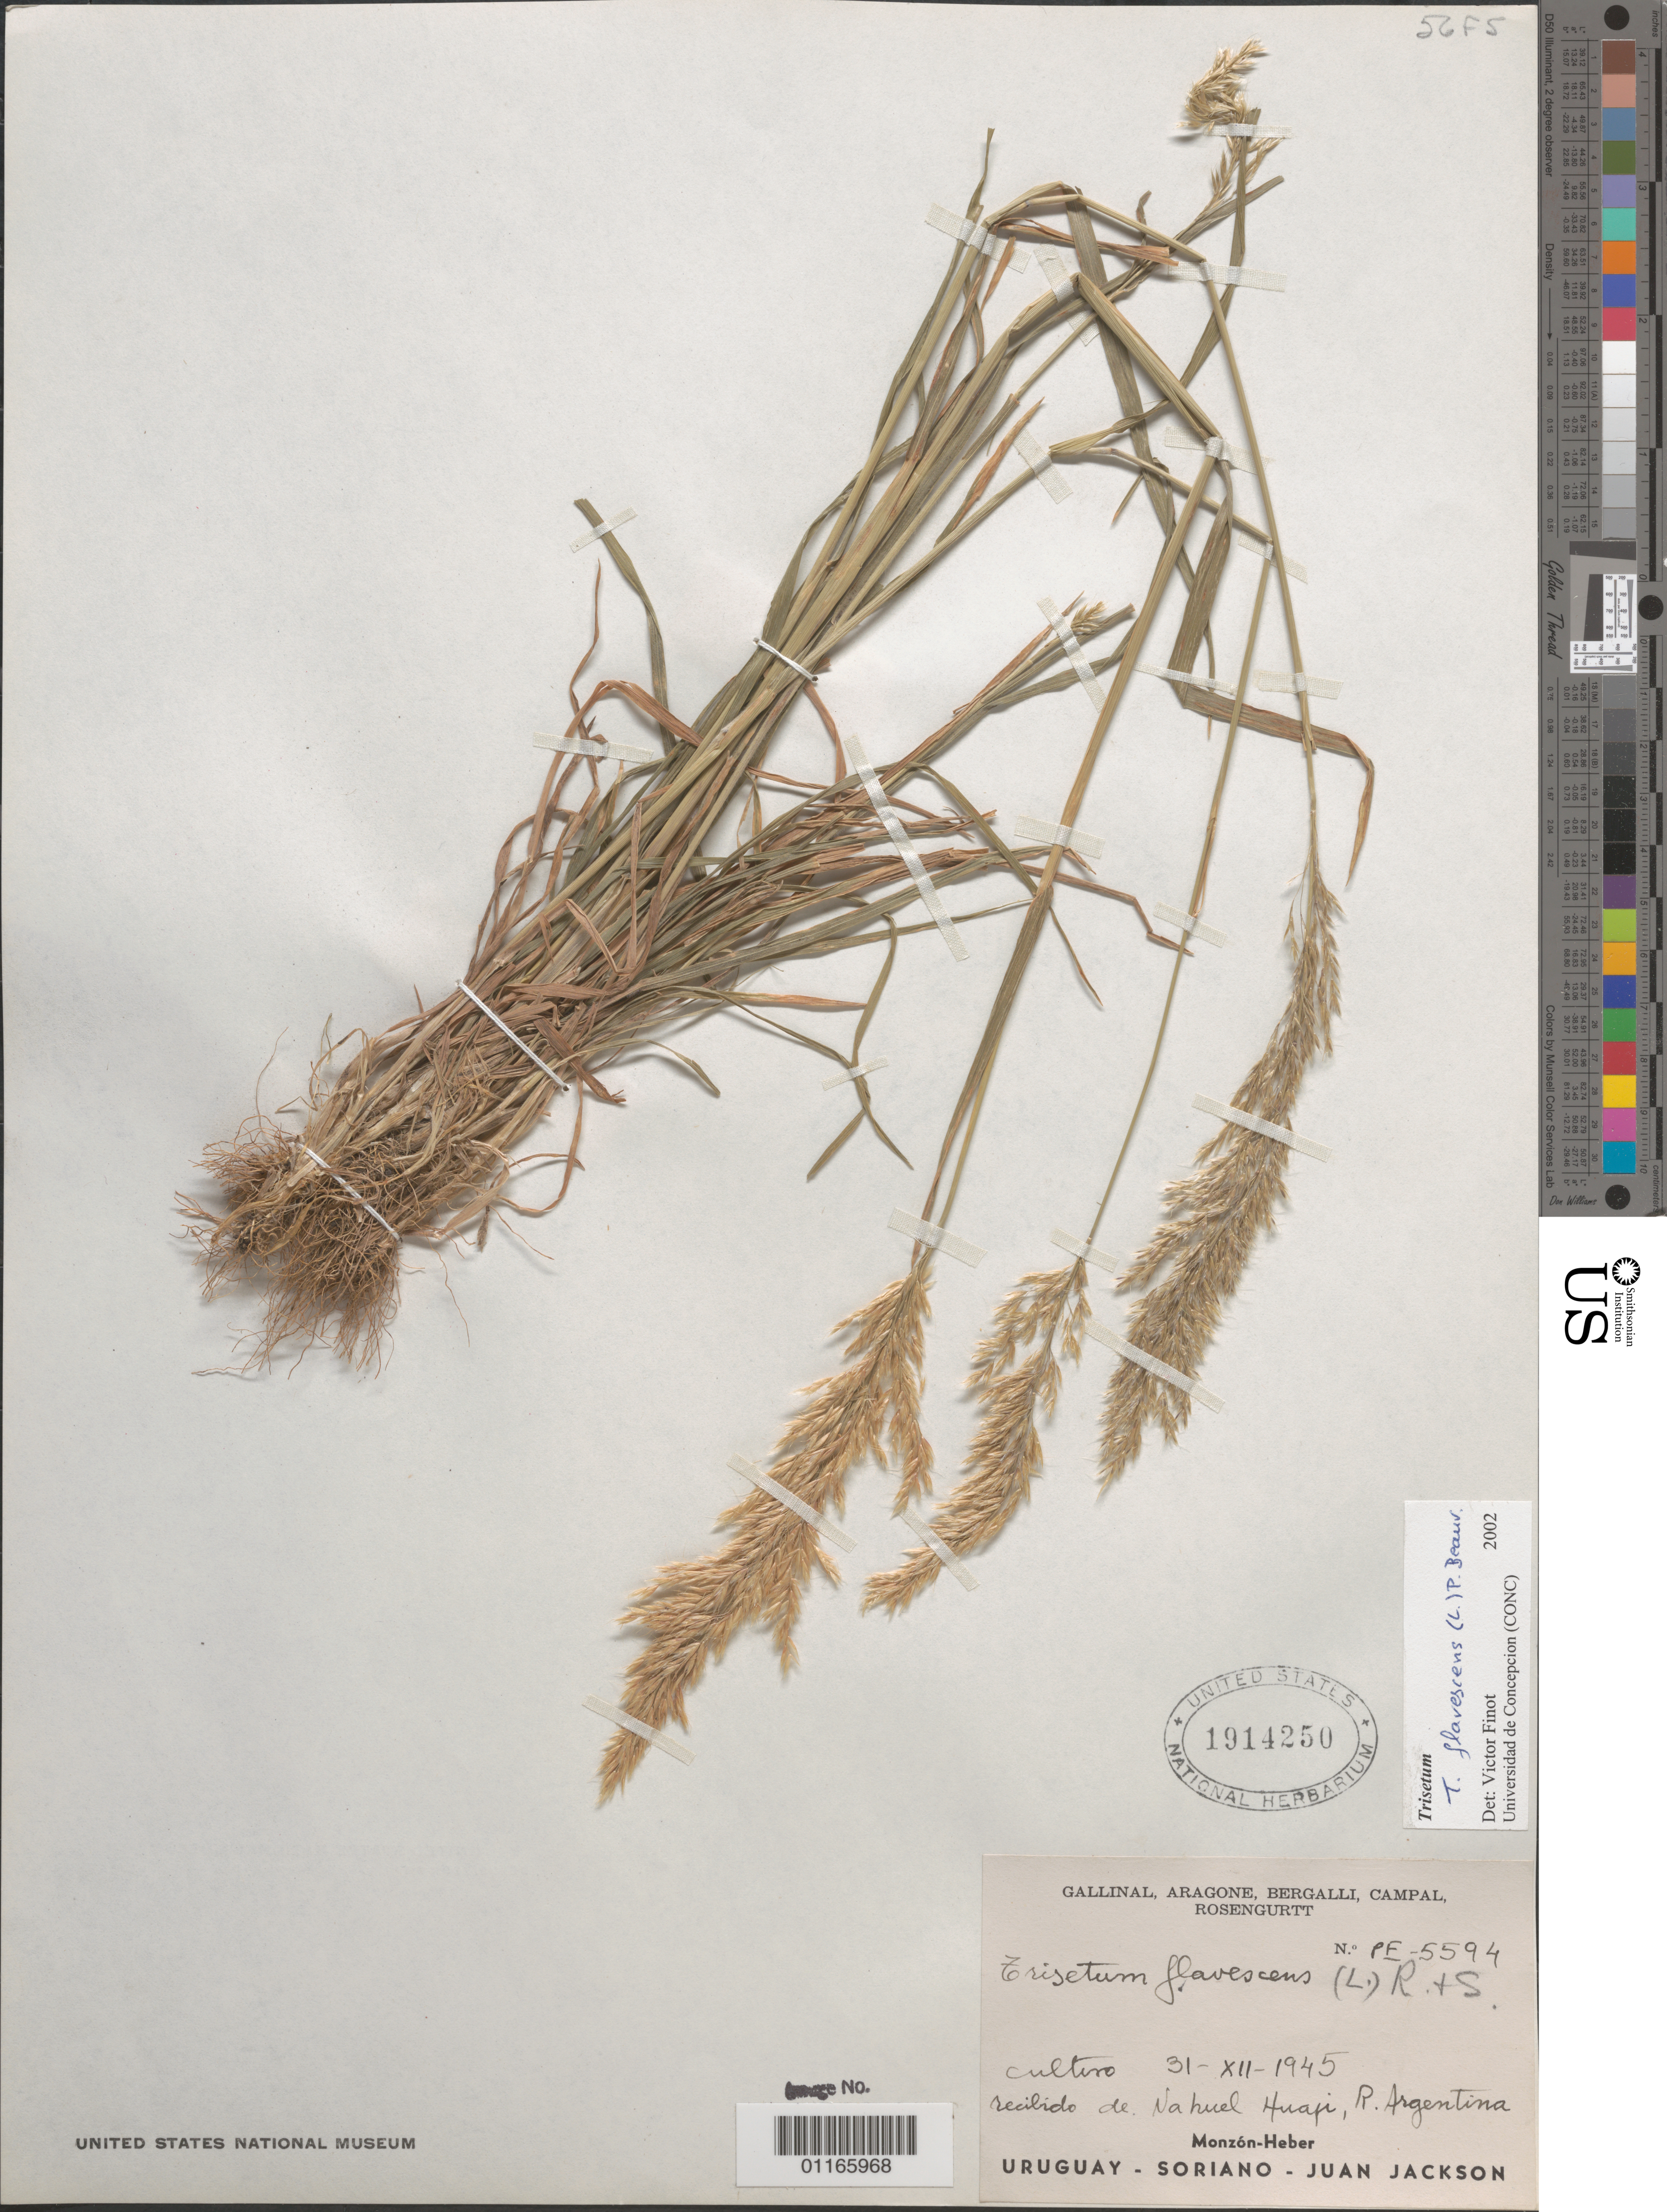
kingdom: Plantae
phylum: Tracheophyta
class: Liliopsida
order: Poales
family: Poaceae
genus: Trisetum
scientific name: Trisetum flavescens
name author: (L.) P. Beauv.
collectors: -. Gallinal, -- Aragone, -- Bergalli, -- Campal & B. Rosengurtt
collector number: PE-5594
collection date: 1945-12-31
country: Argentina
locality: recilido de Nahuel Huapi, R. Argentina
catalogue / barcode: US 1914250